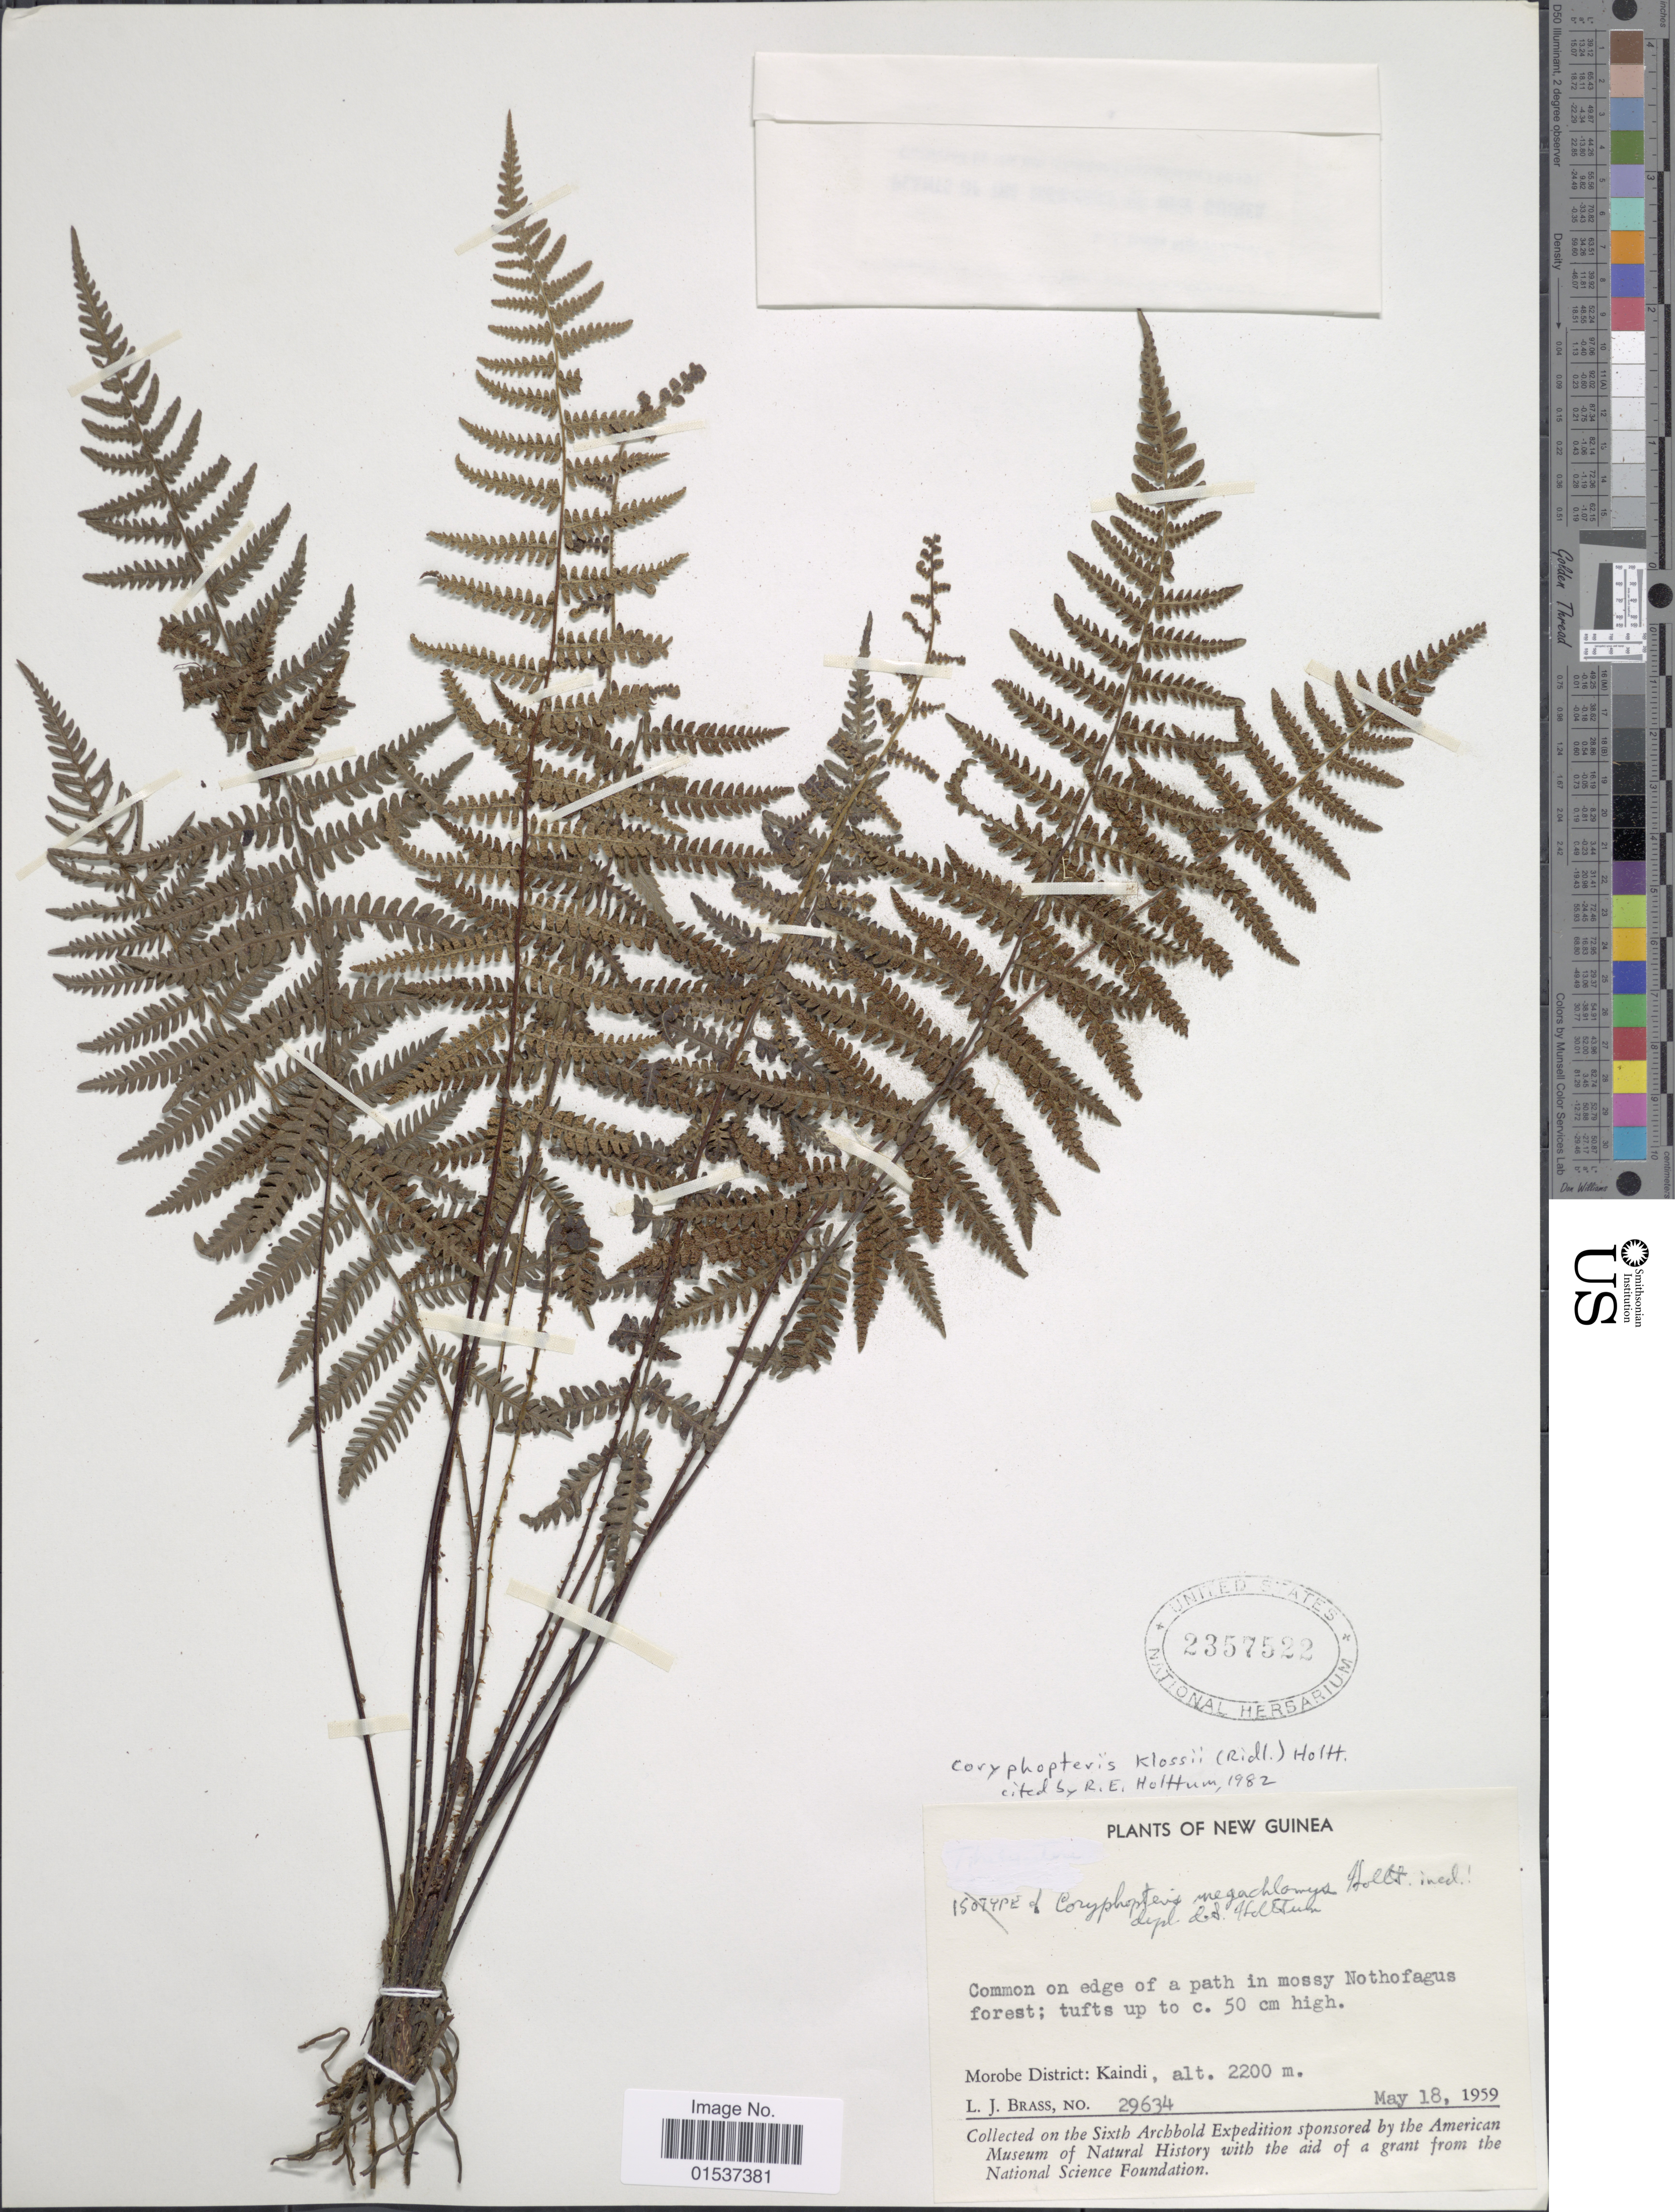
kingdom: Plantae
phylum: Tracheophyta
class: Polypodiopsida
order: Polypodiales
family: Thelypteridaceae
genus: Coryphopteris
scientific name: Coryphopteris klossii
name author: (Ridl.) Holttum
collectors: L. J. Brass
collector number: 29634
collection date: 1959-05-18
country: Papua New Guinea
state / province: Morobe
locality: New Guinea, Morobe District: Kaindi.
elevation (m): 2200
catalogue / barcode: US 2357522